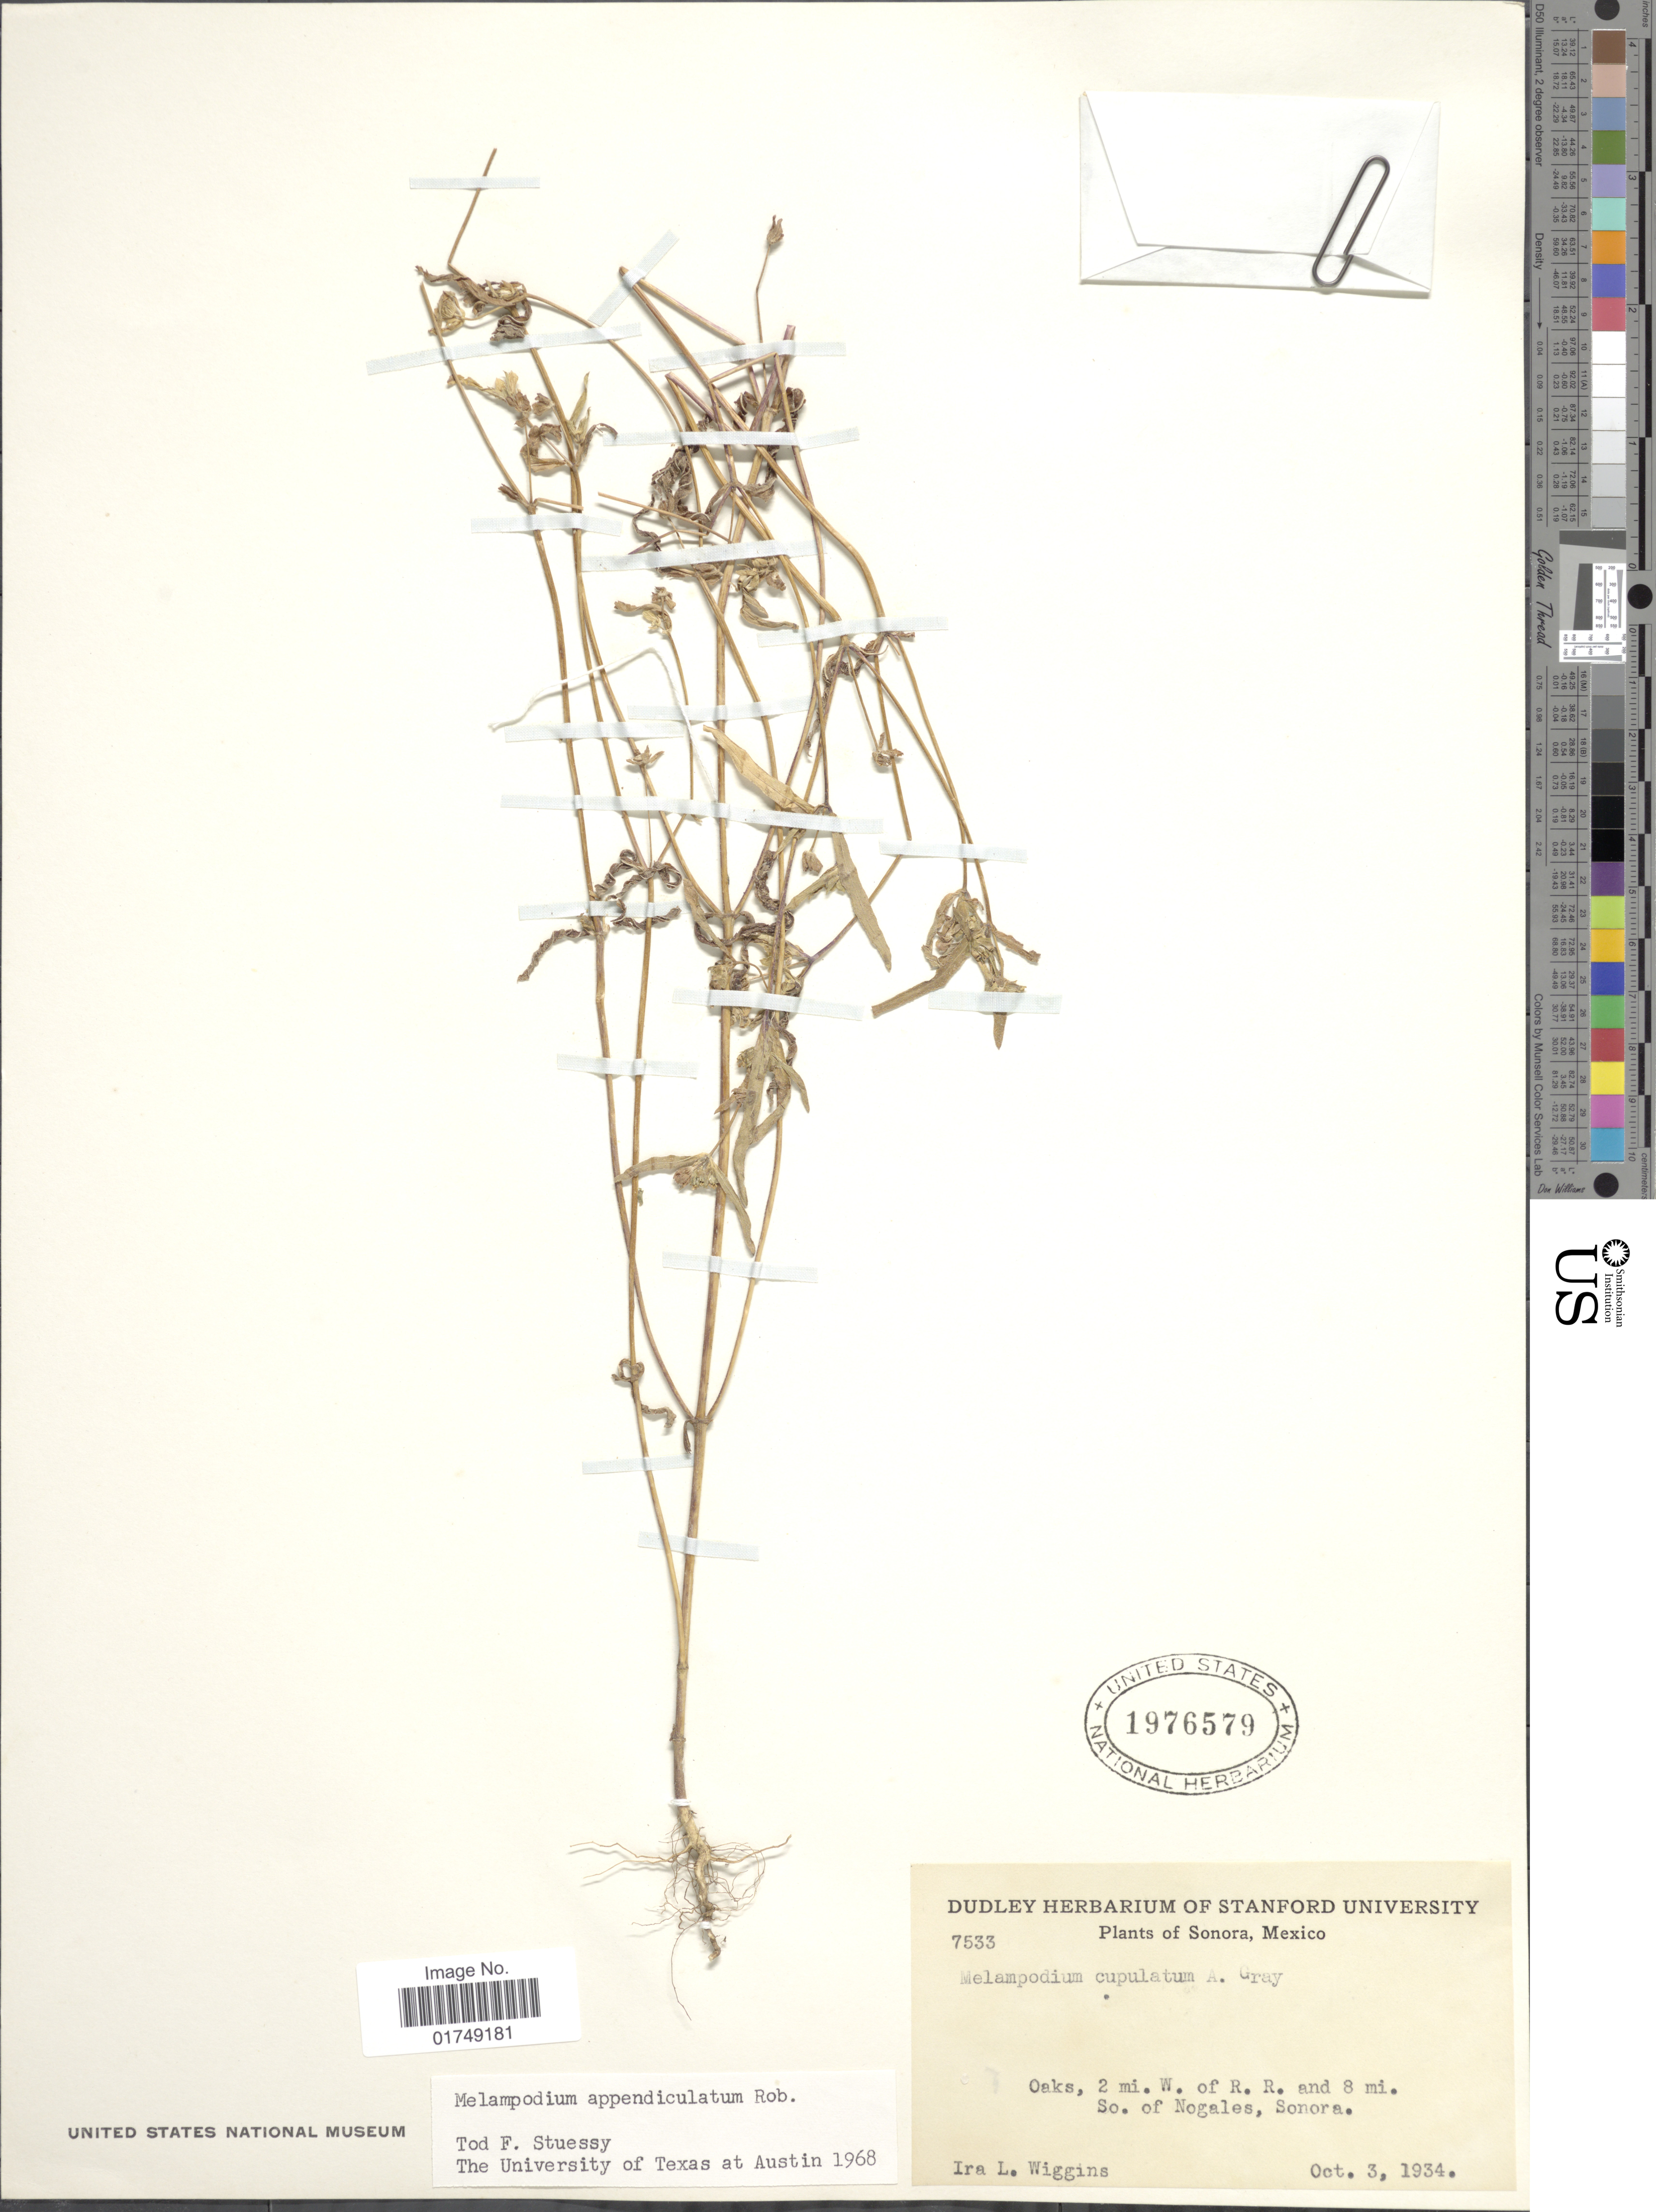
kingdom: Plantae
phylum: Tracheophyta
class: Magnoliopsida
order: Asterales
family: Asteraceae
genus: Melampodium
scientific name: Melampodium appendiculatum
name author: B.L. Rob.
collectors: I. L. Wiggins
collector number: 7533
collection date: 1934-10-03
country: Mexico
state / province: Sonora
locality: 2 mi W of R. R. and 8 mi So. of Nogales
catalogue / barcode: US 1976579